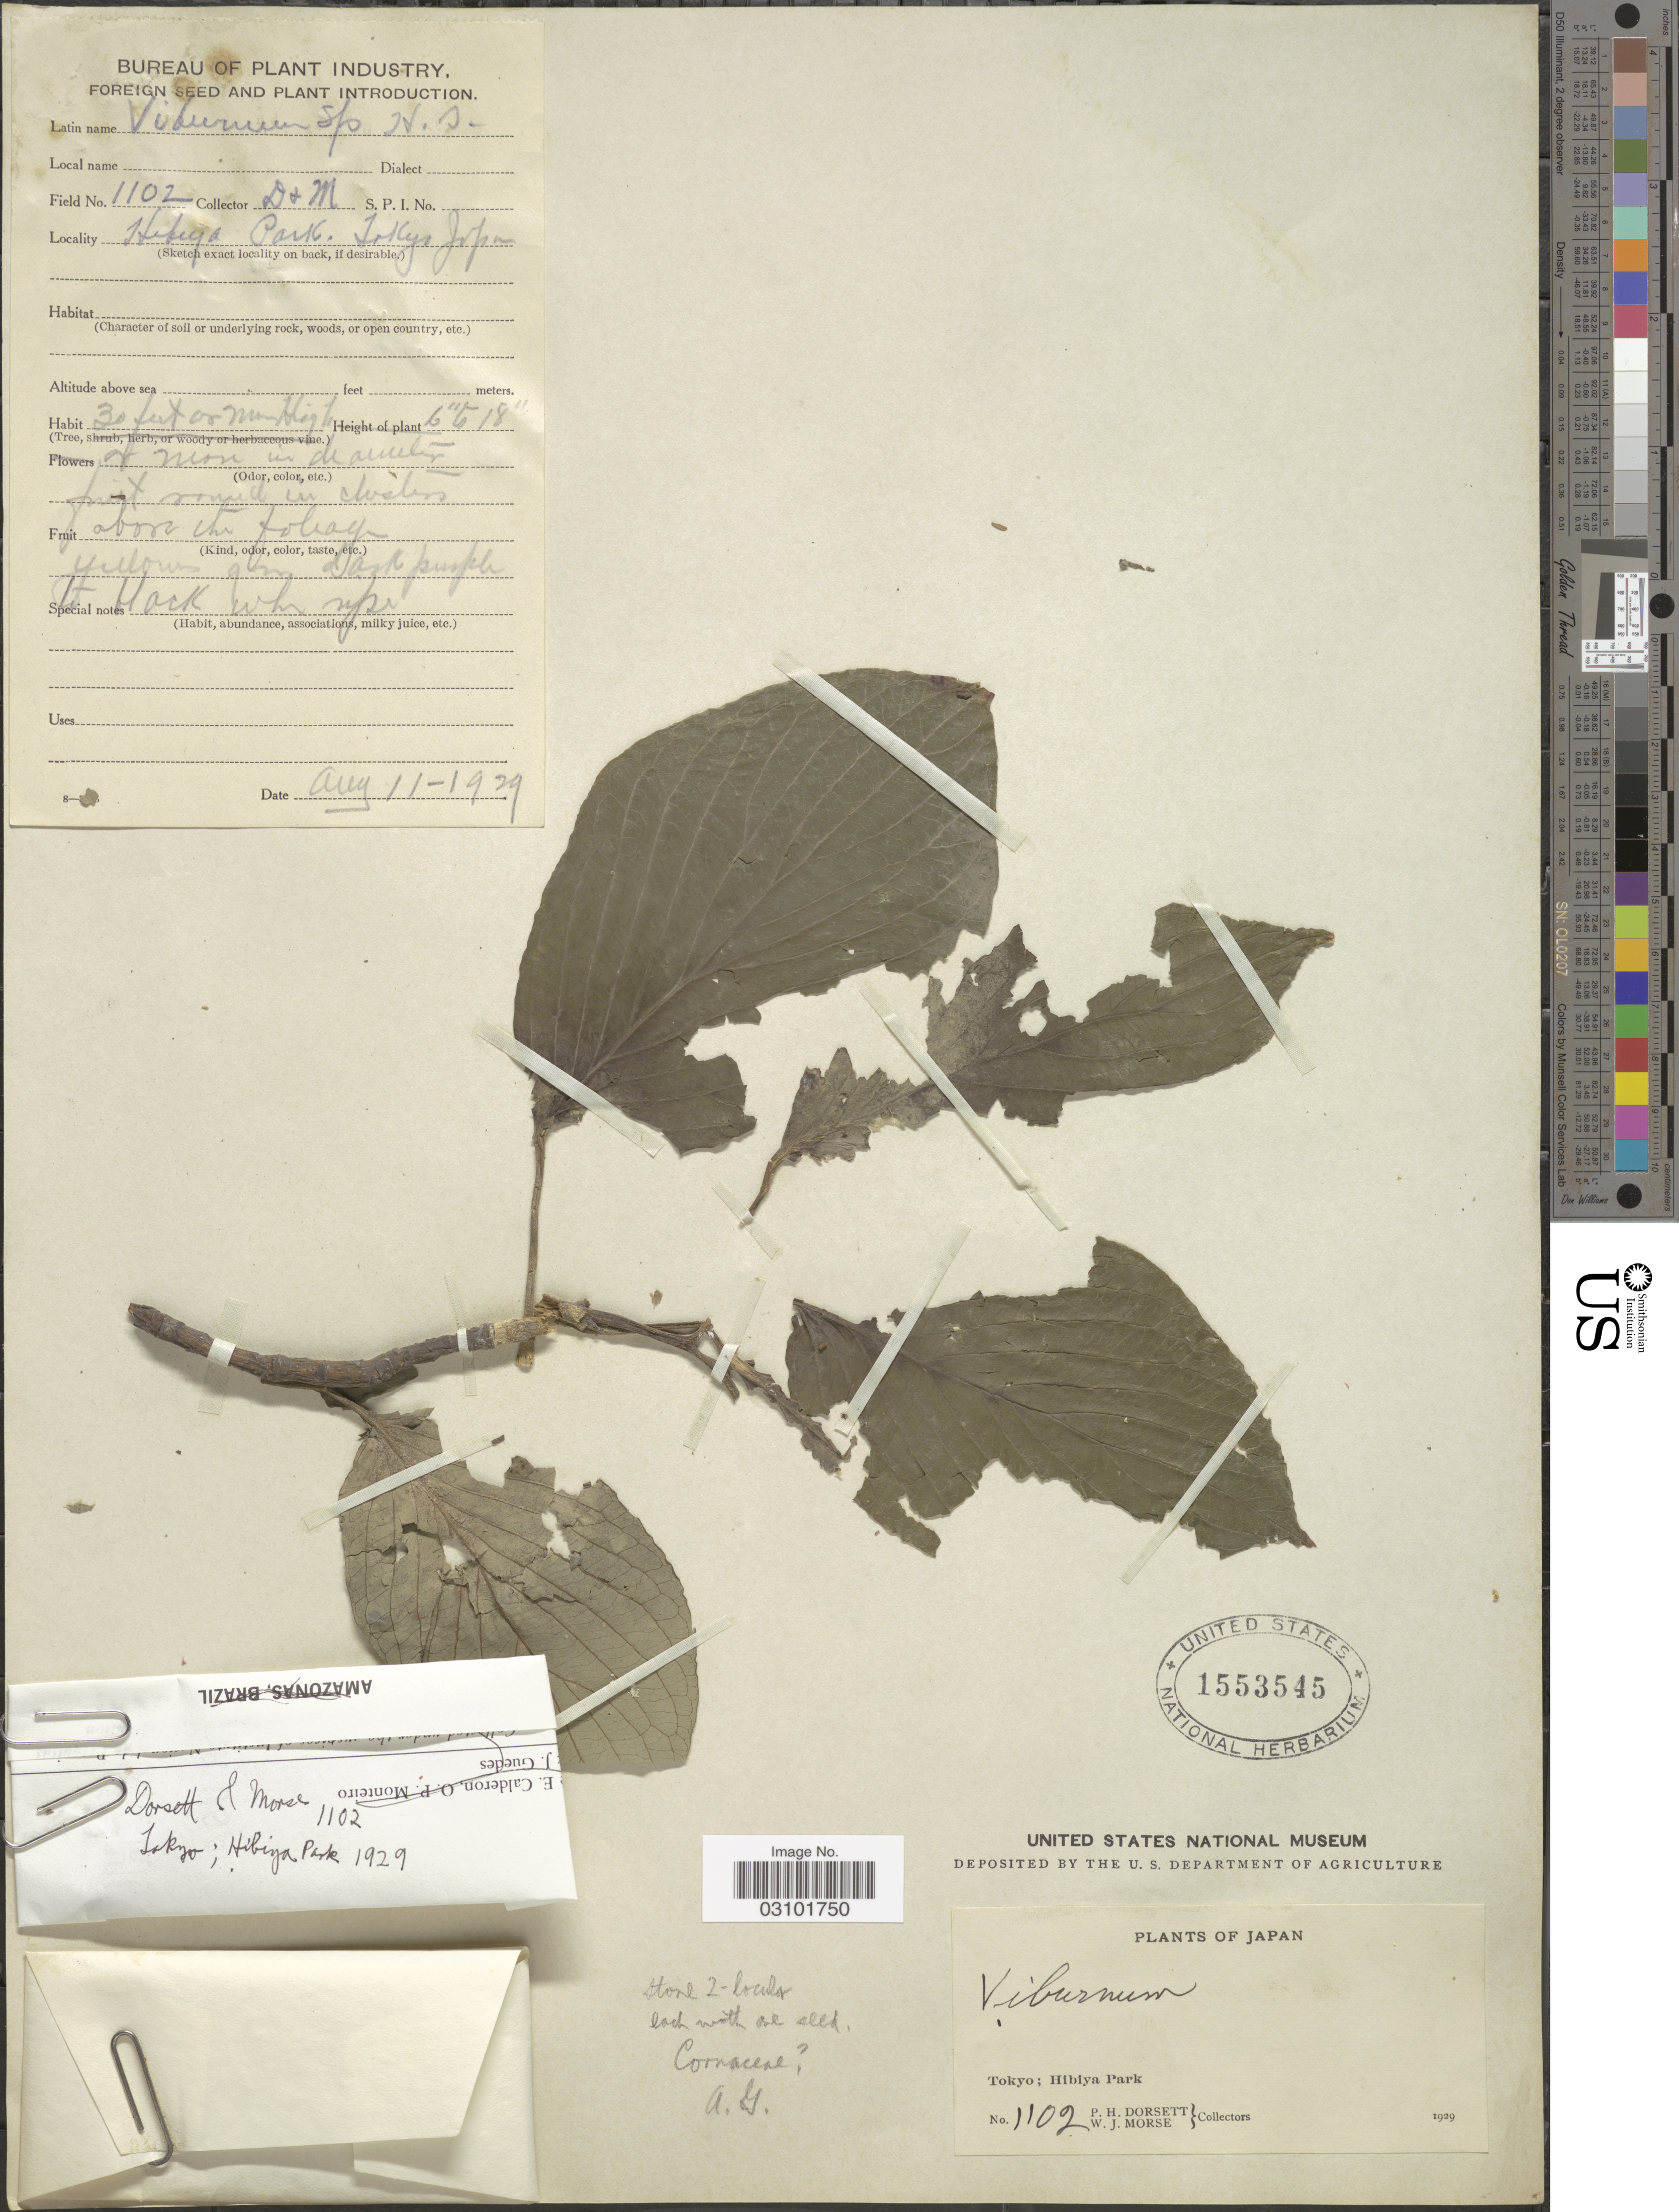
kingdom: Plantae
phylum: Tracheophyta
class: Magnoliopsida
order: Cornales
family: Cornaceae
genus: Cornus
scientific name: Cornus sp.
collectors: P. H. Dorsett & W. J. Morse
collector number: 1102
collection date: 1929-08-11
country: Japan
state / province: Tokyo, Federal City of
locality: Tokyo; Hibiya Park.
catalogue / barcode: US 1553545